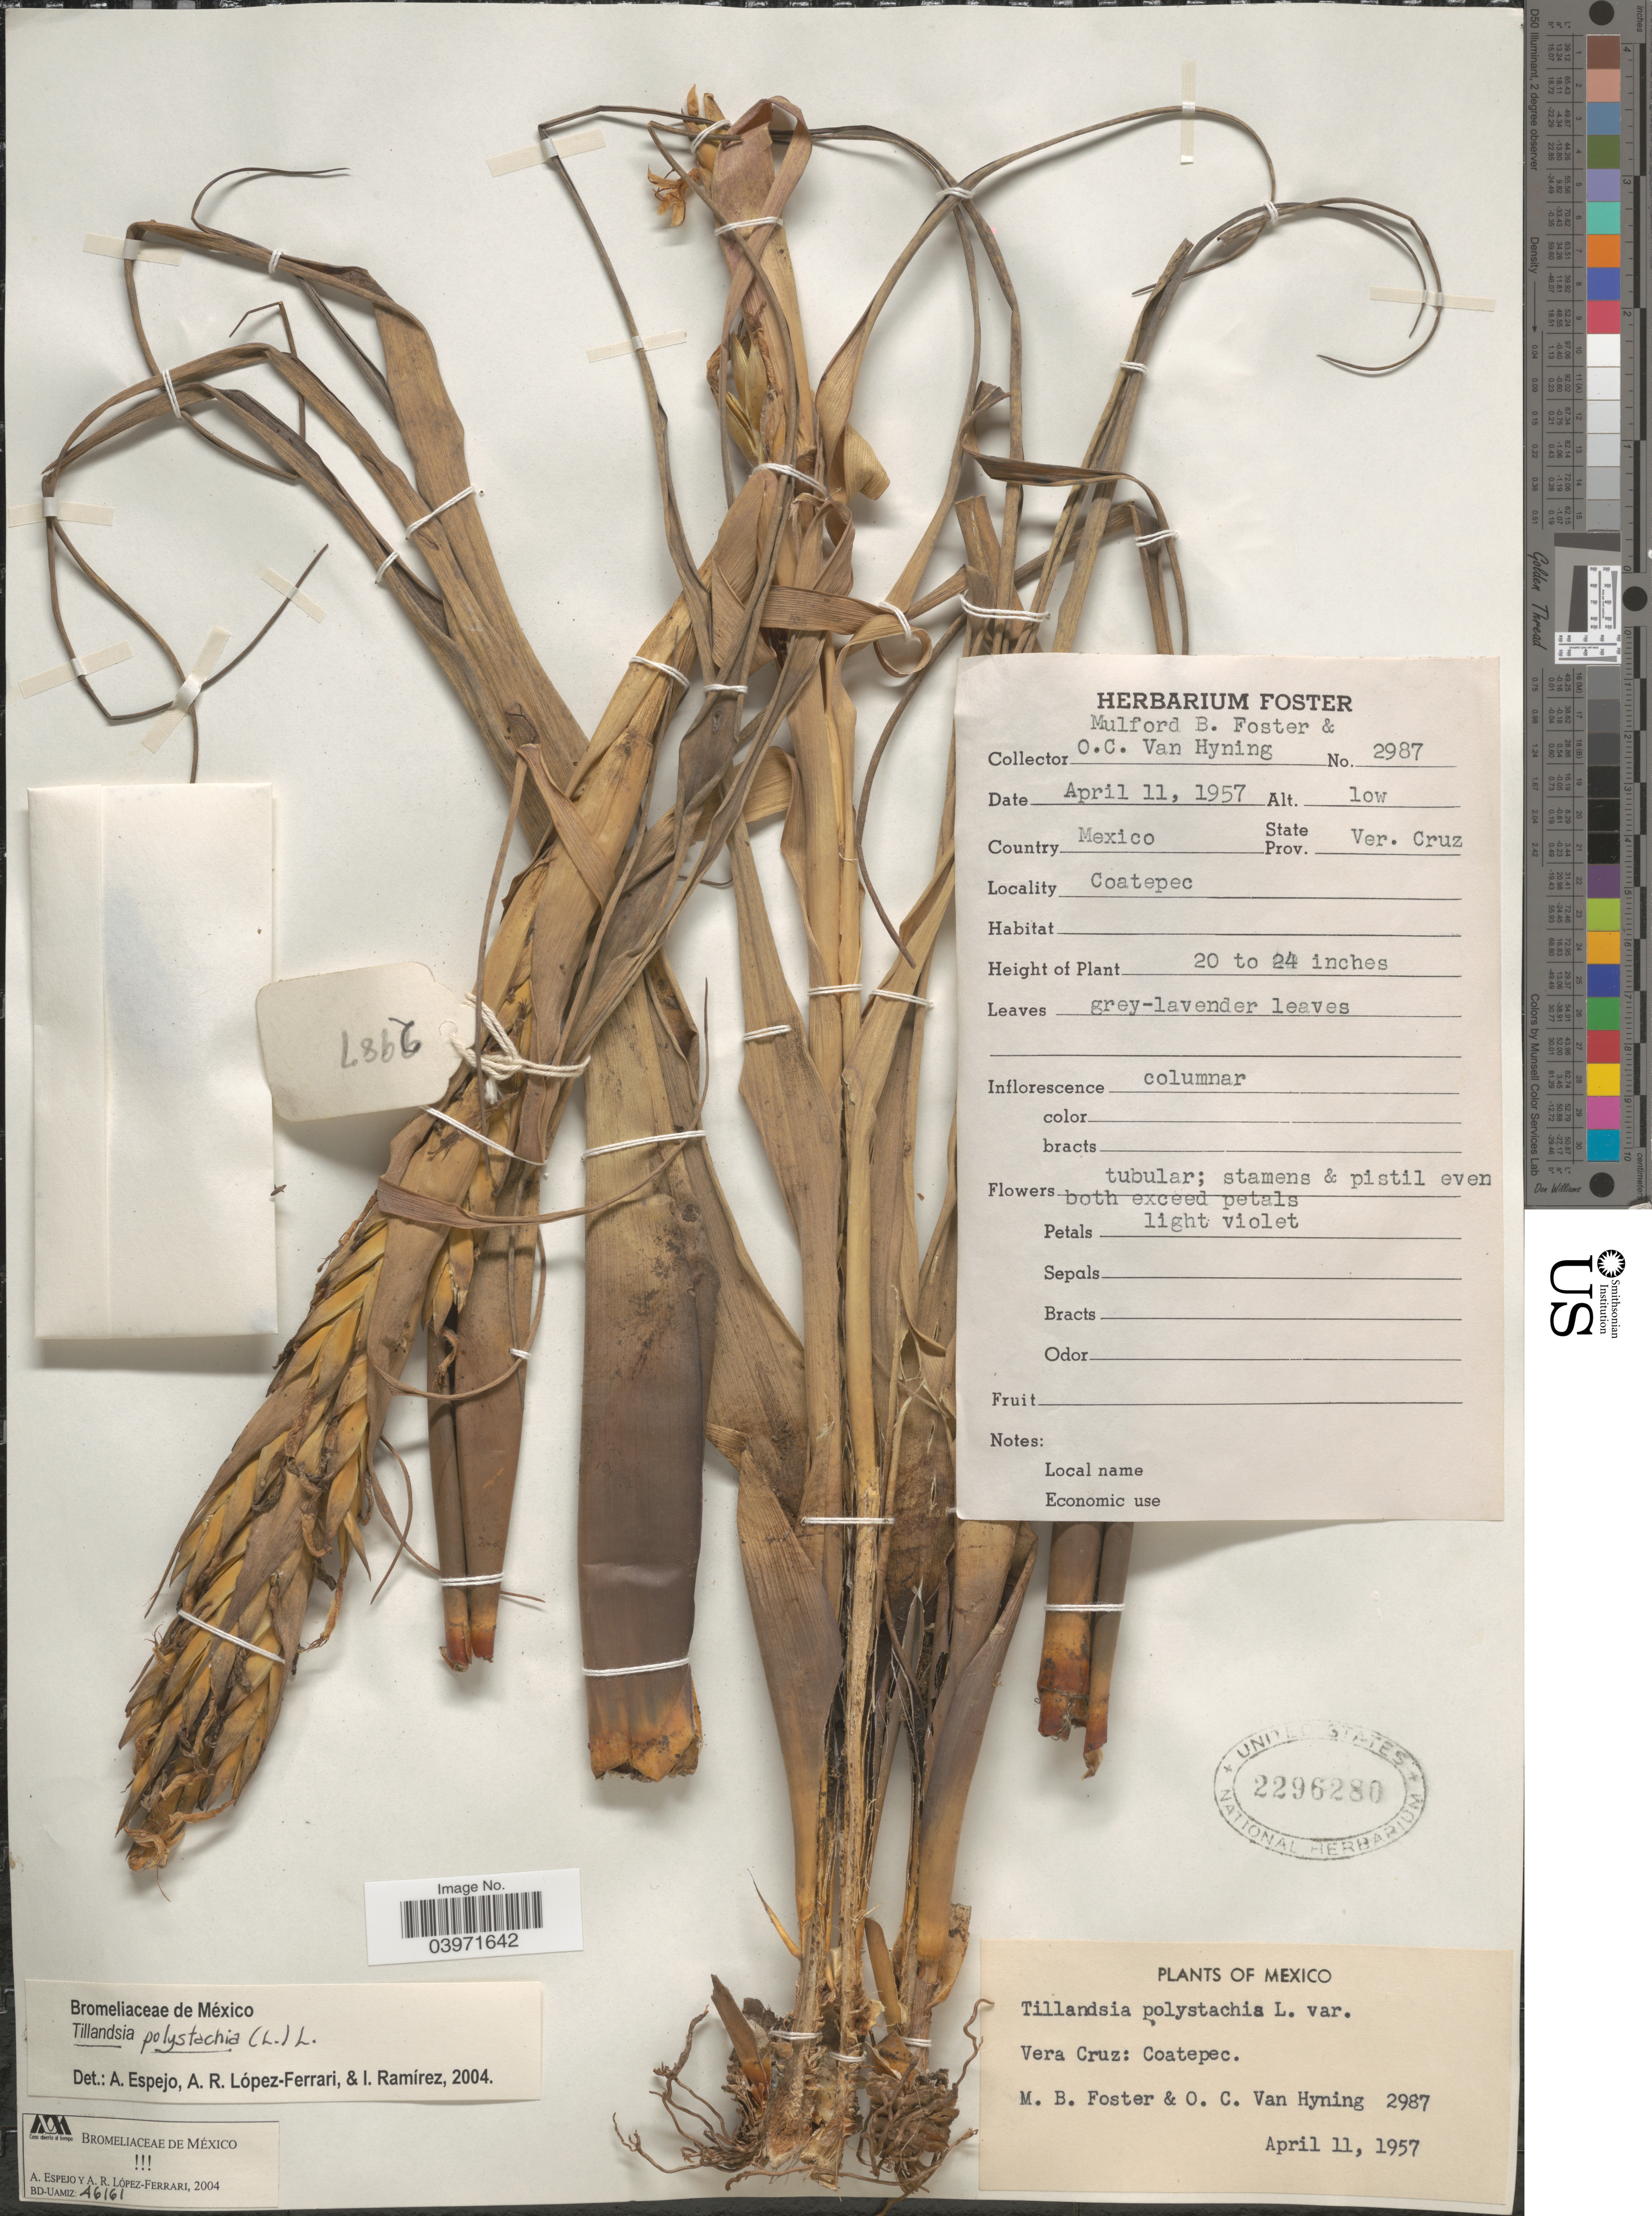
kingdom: Plantae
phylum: Tracheophyta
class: Liliopsida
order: Poales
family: Bromeliaceae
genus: Tillandsia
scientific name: Tillandsia polystachia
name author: (L.) L.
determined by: Espejo, Adolfo; López Ferrari, Ana R.; Ramírez M., Ivon M.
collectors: M. B. Foster & O. Van Hyning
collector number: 2987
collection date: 1957-04-11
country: Mexico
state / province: Veracruz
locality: Vera Cruz: Coatepec.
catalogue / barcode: US 2296280